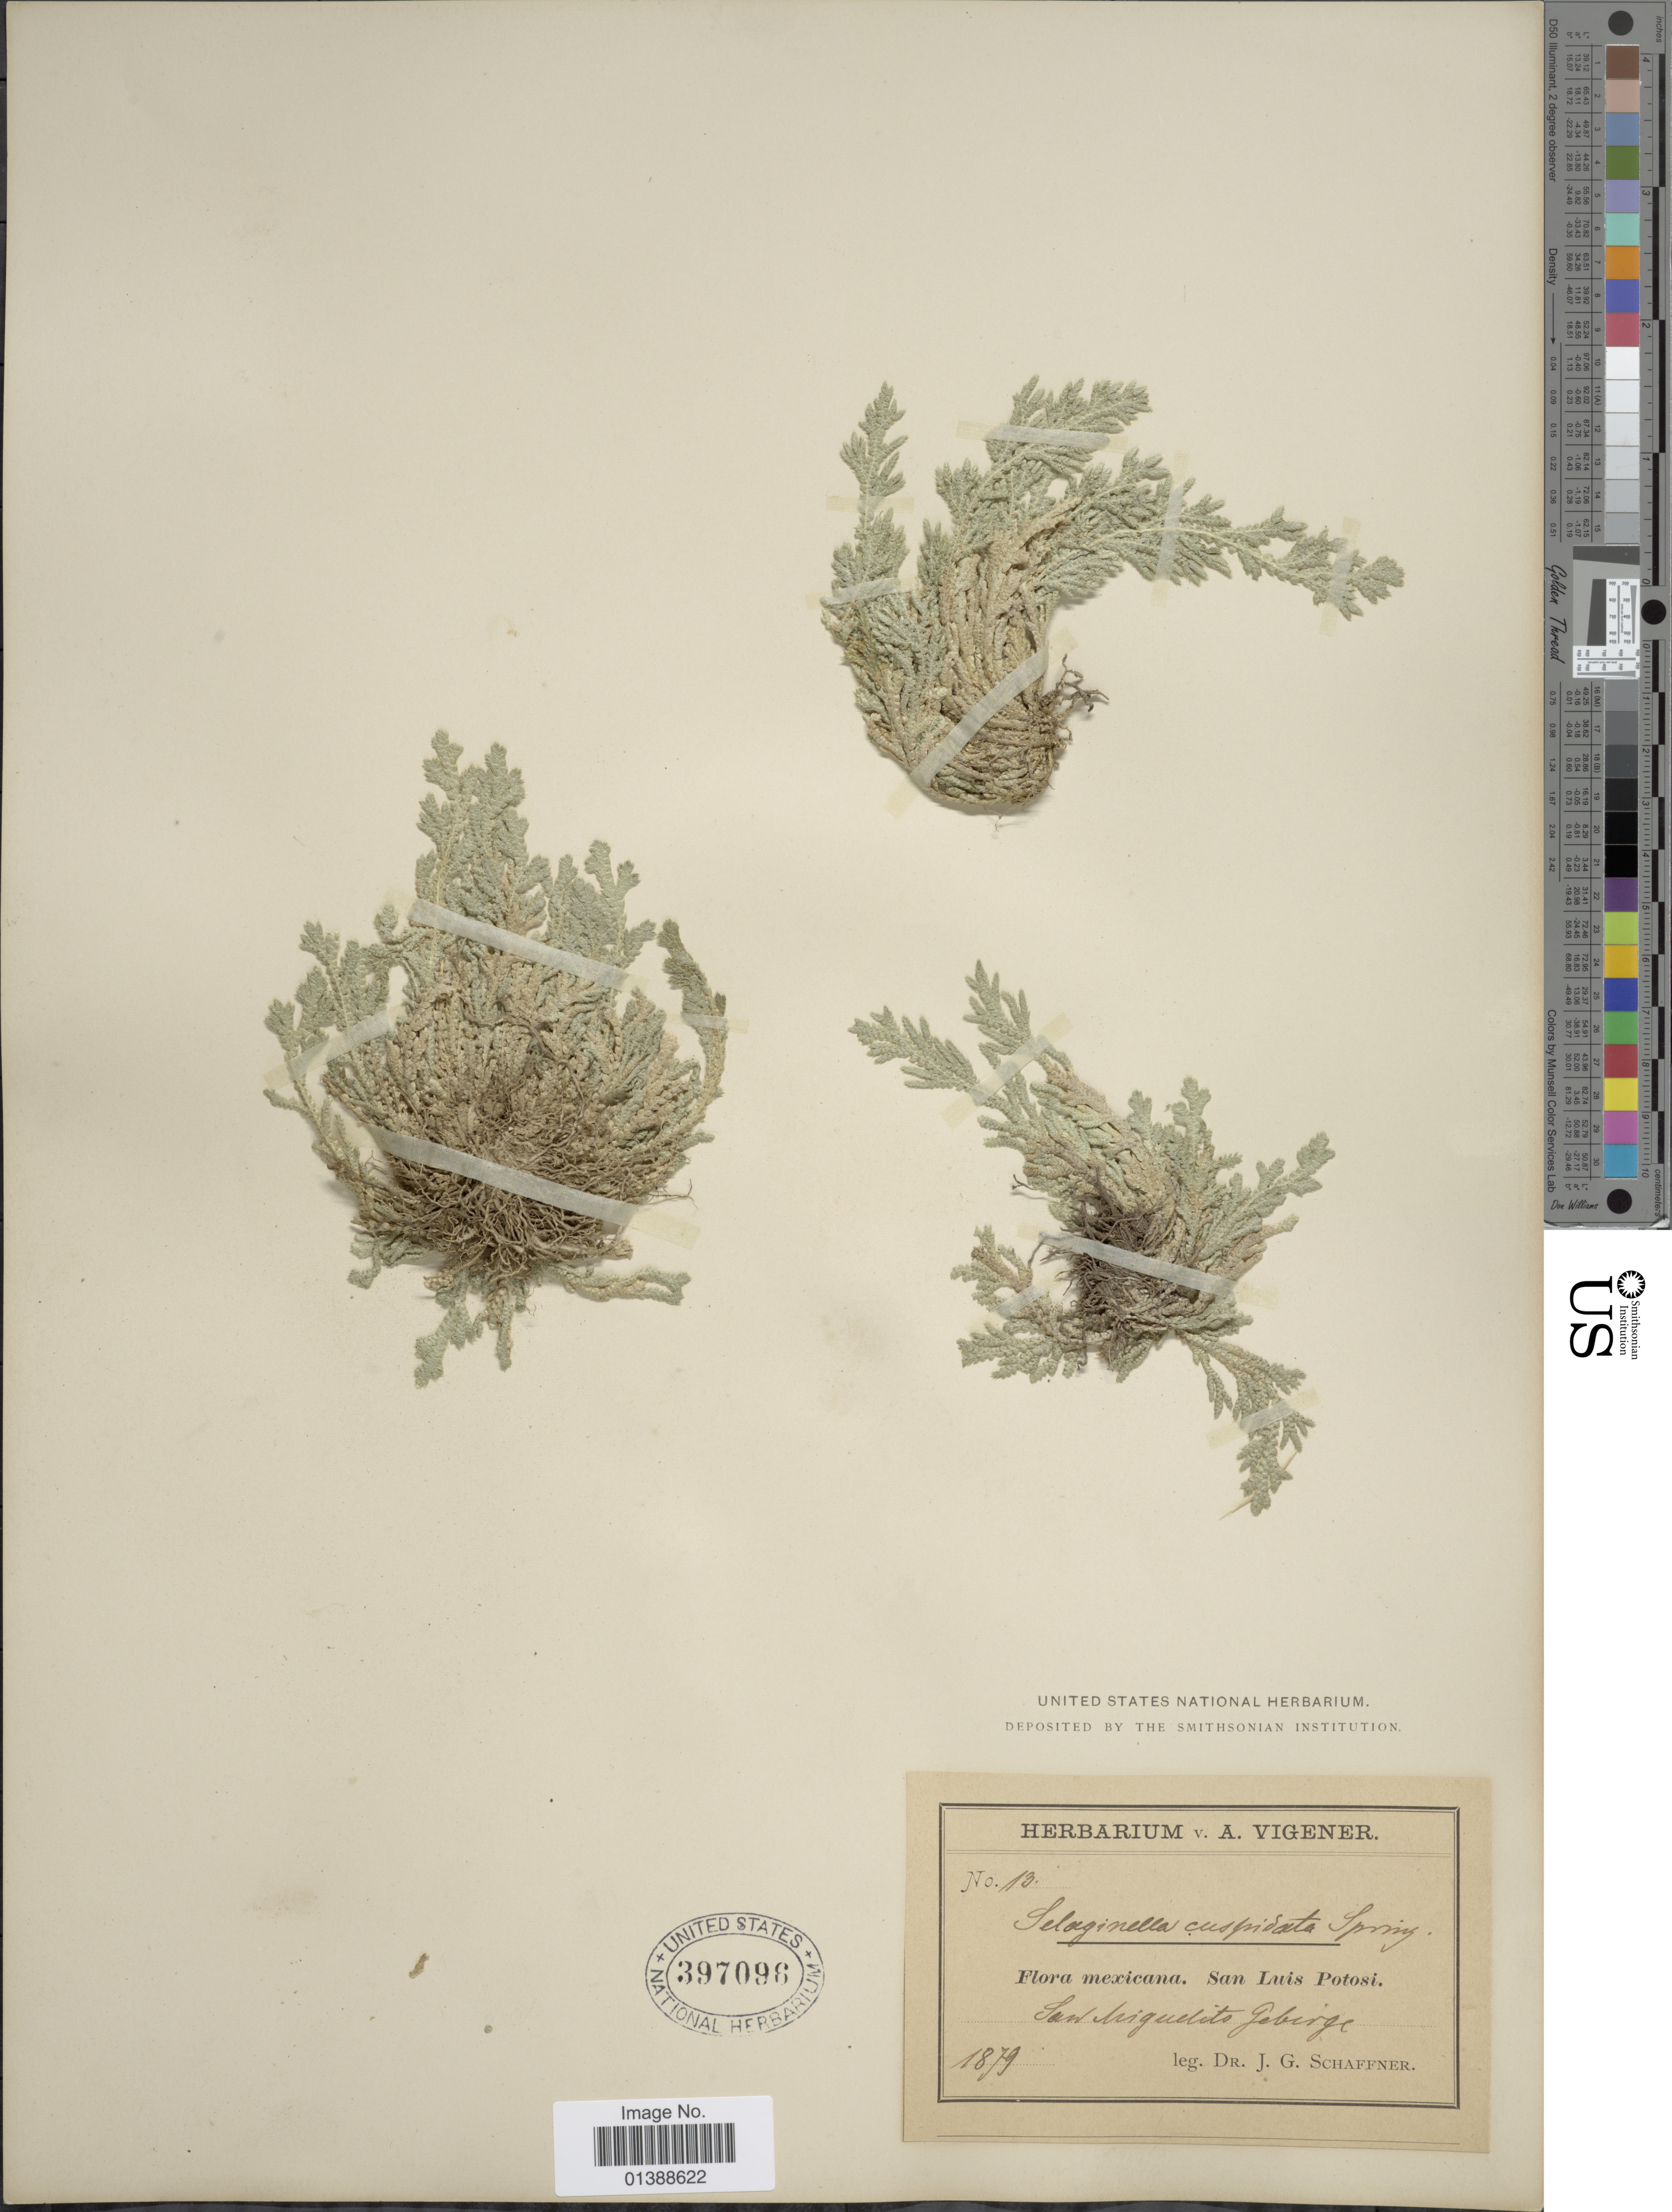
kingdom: Plantae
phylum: Tracheophyta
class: Lycopodiopsida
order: Selaginellales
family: Selaginellaceae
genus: Selaginella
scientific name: Selaginella pallescens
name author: (C. Presl) Spring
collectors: J. G. Schaffner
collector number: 13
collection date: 1879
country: Mexico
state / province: San Luis Potosí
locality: San Miguelito Gebirge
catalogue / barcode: US 397096